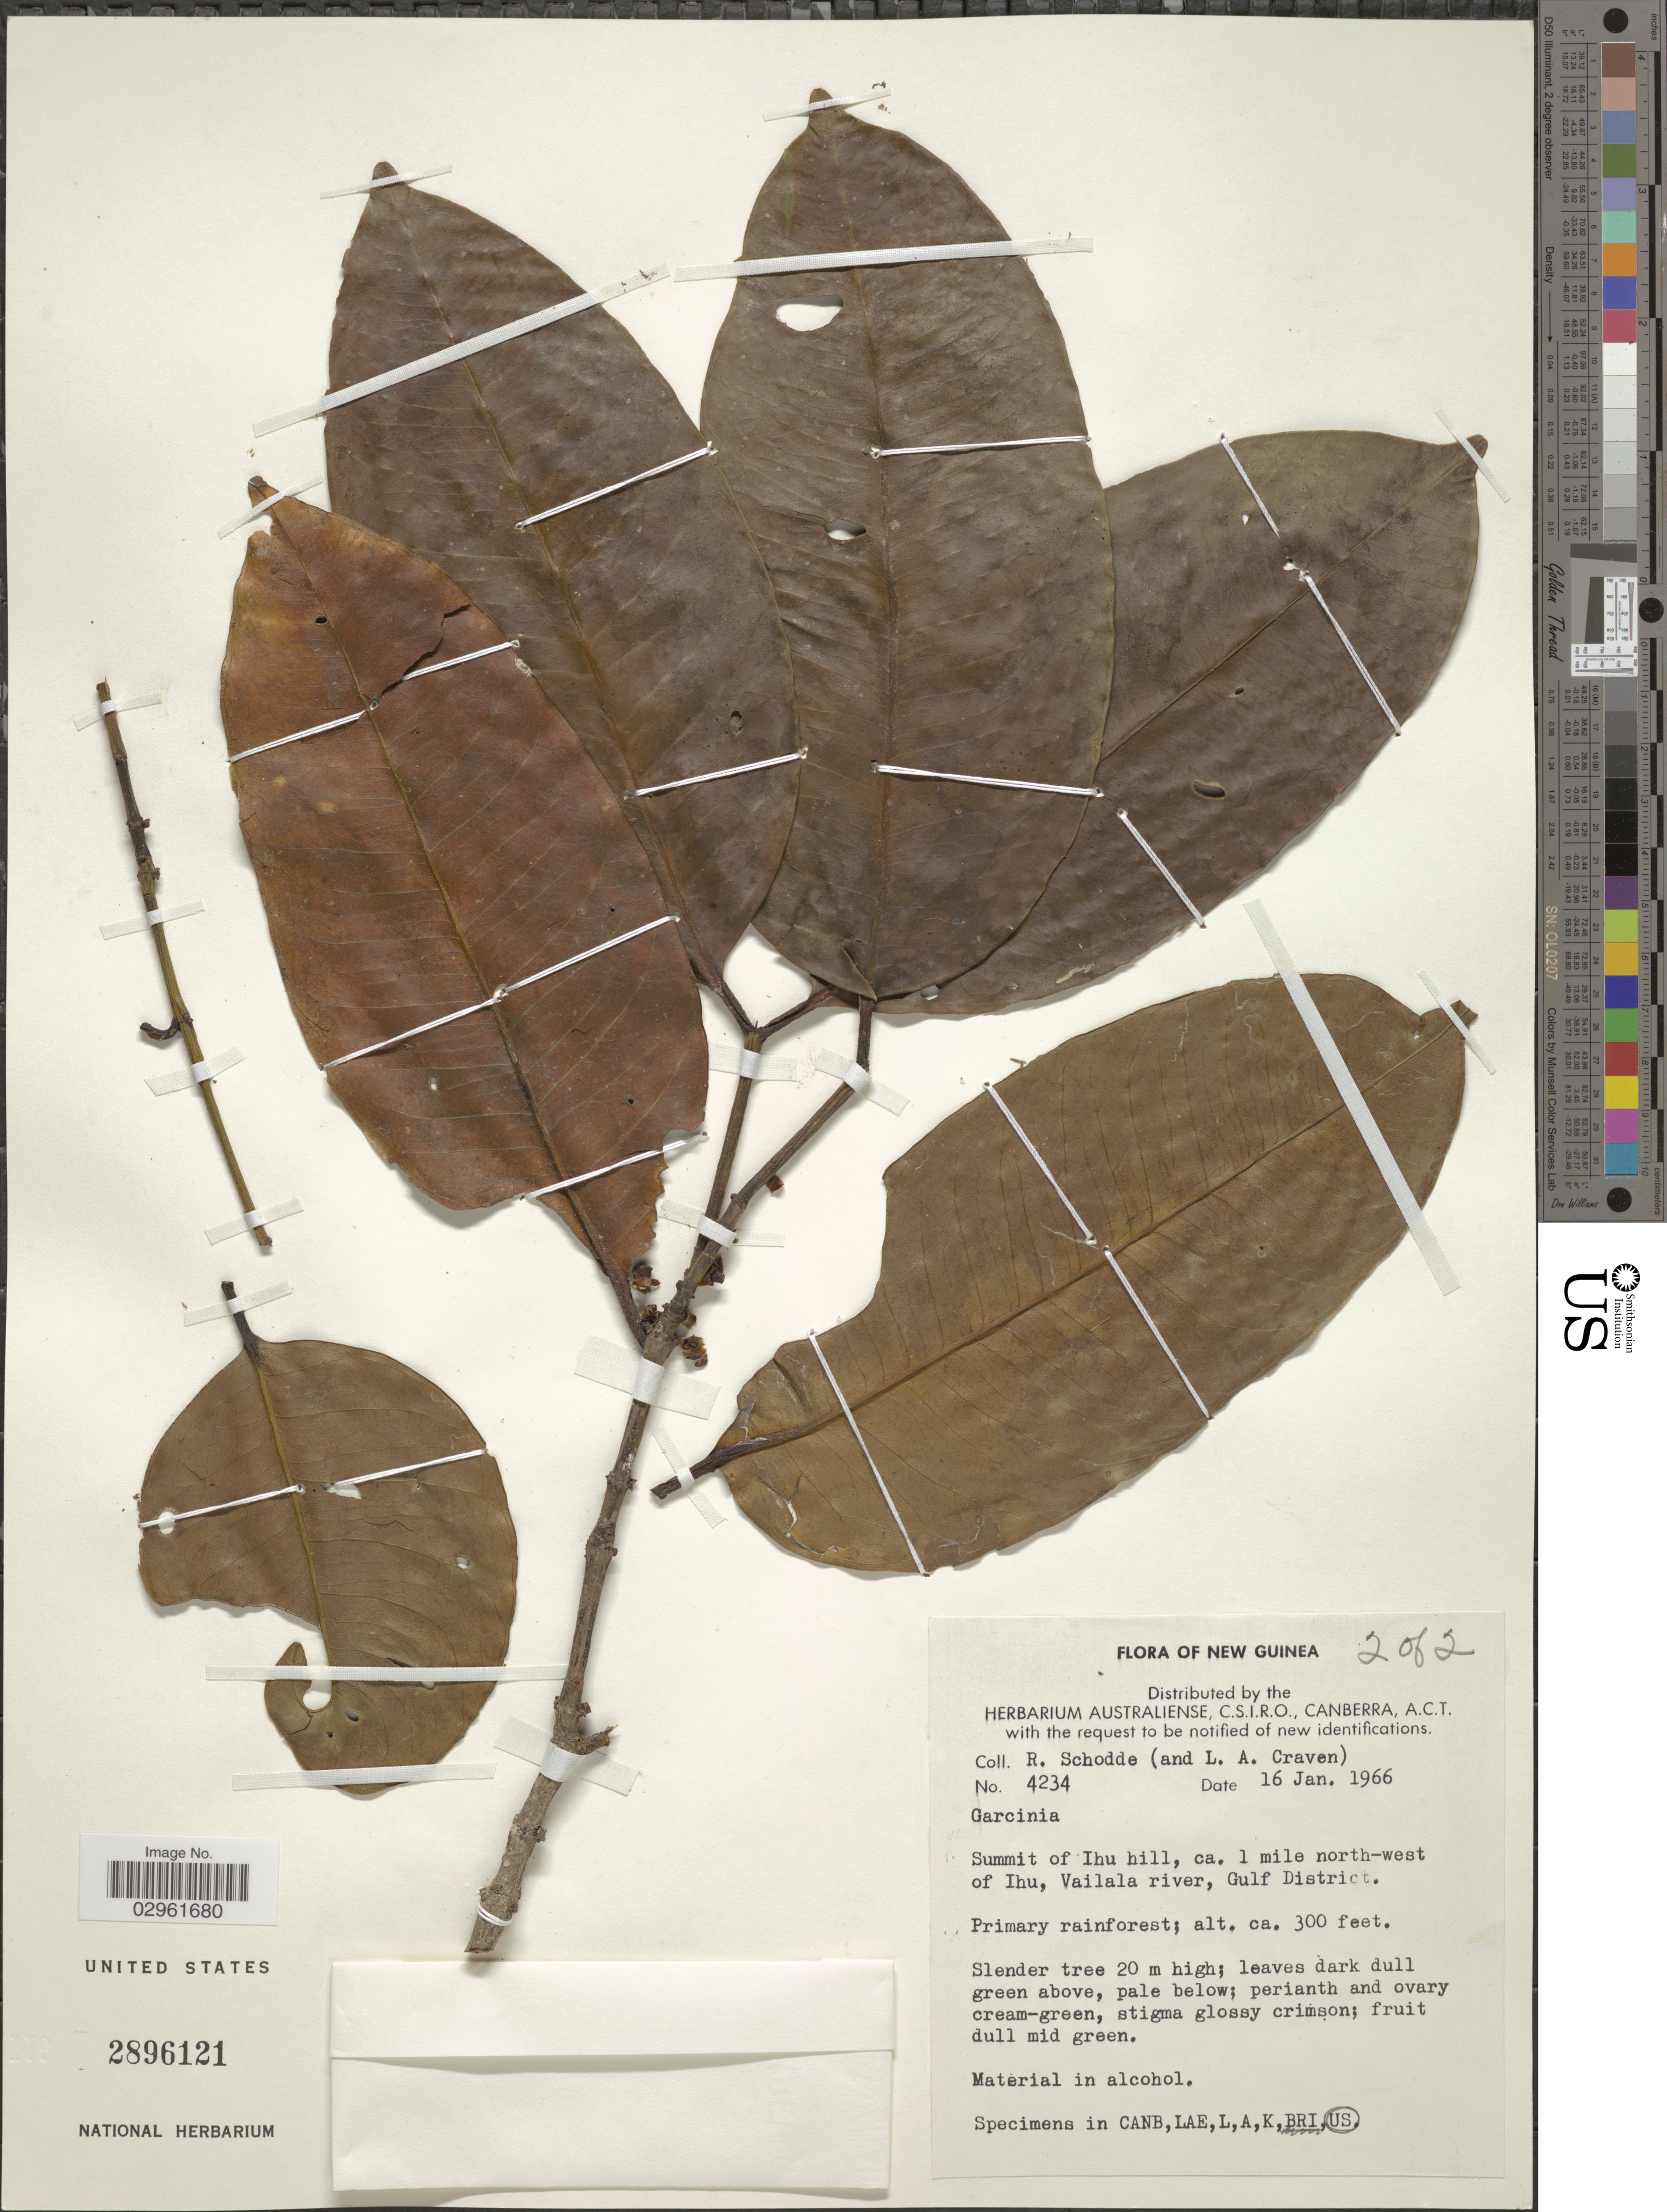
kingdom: Plantae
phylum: Tracheophyta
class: Magnoliopsida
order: Malpighiales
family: Clusiaceae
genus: Garcinia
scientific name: Garcinia sp.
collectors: R. Schodde & L. A. Craven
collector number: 4234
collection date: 1966-01-16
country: Papua New Guinea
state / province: Gulf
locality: New Guinea. Summit of Ihu hill, ca. 1 mile north-west of Ihu, Vailala river, Gulf District.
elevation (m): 91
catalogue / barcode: US 2896121